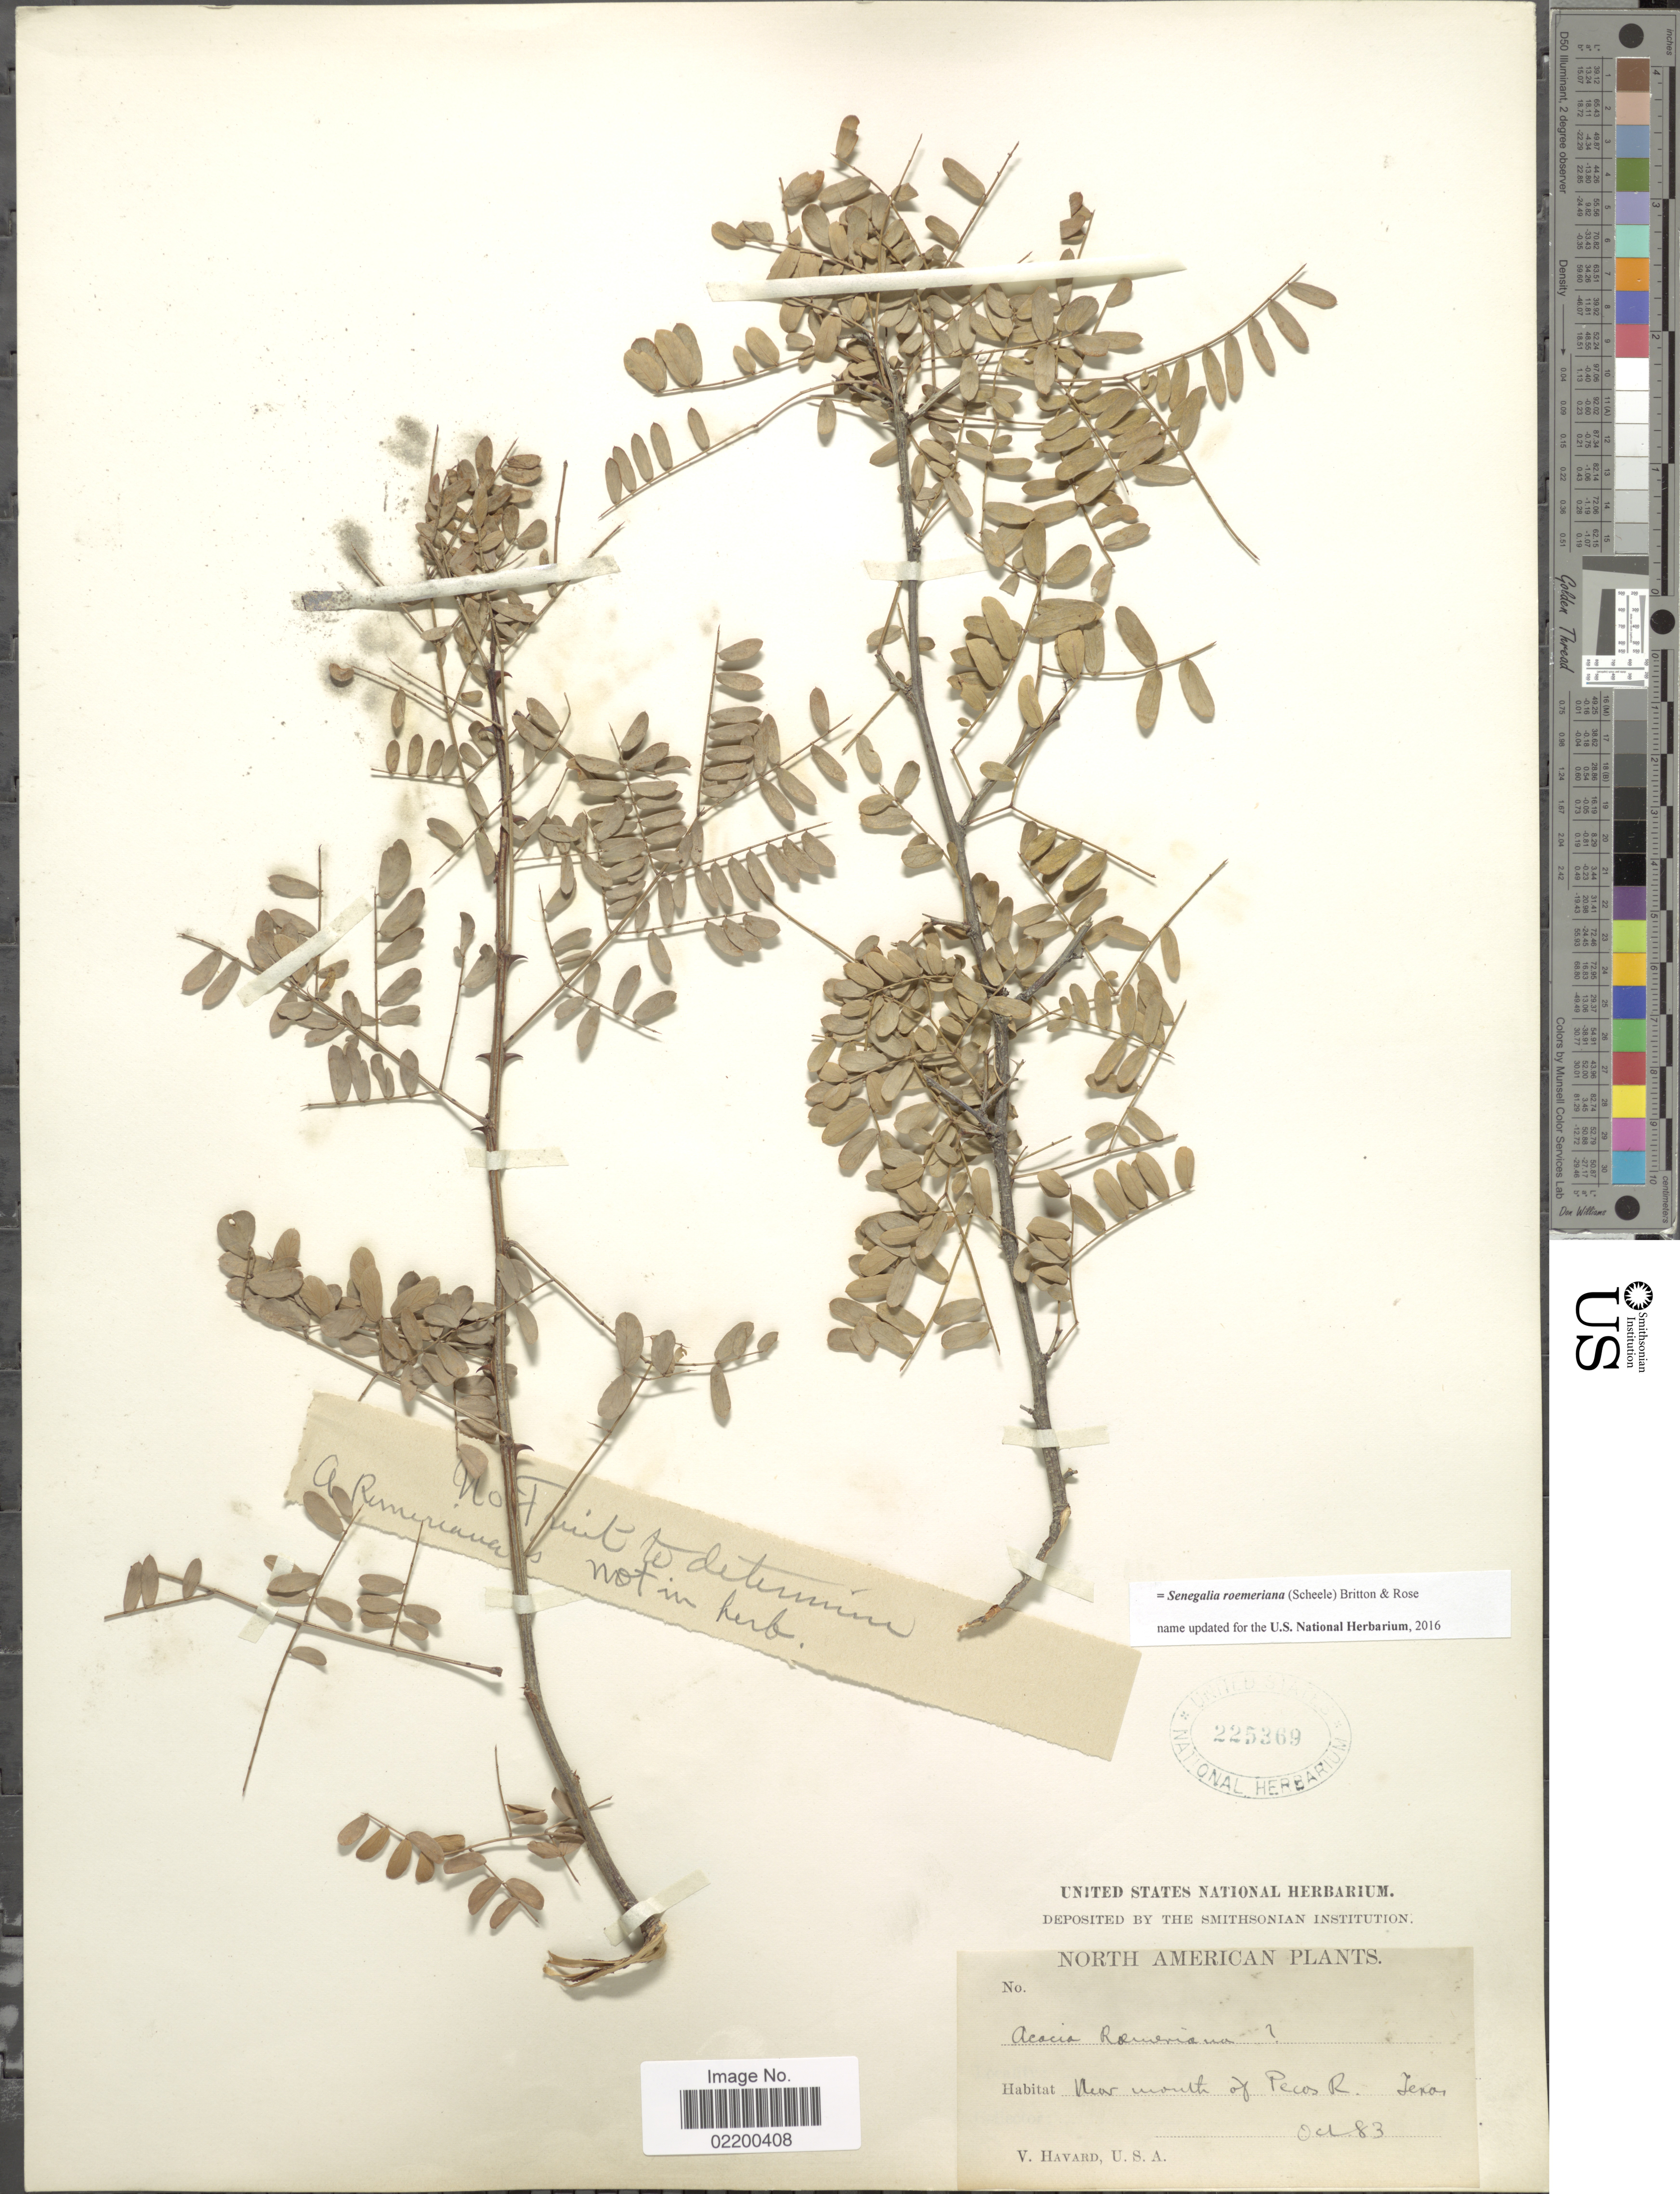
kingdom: Plantae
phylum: Tracheophyta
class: Magnoliopsida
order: Fabales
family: Fabaceae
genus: Senegalia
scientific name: Senegalia roemeriana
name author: (Scheele) Britton & Rose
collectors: V. Havard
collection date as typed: Transcribed d/m/y: /10/83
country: United States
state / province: Texas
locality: Near mouth of Pecos R.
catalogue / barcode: US 225369